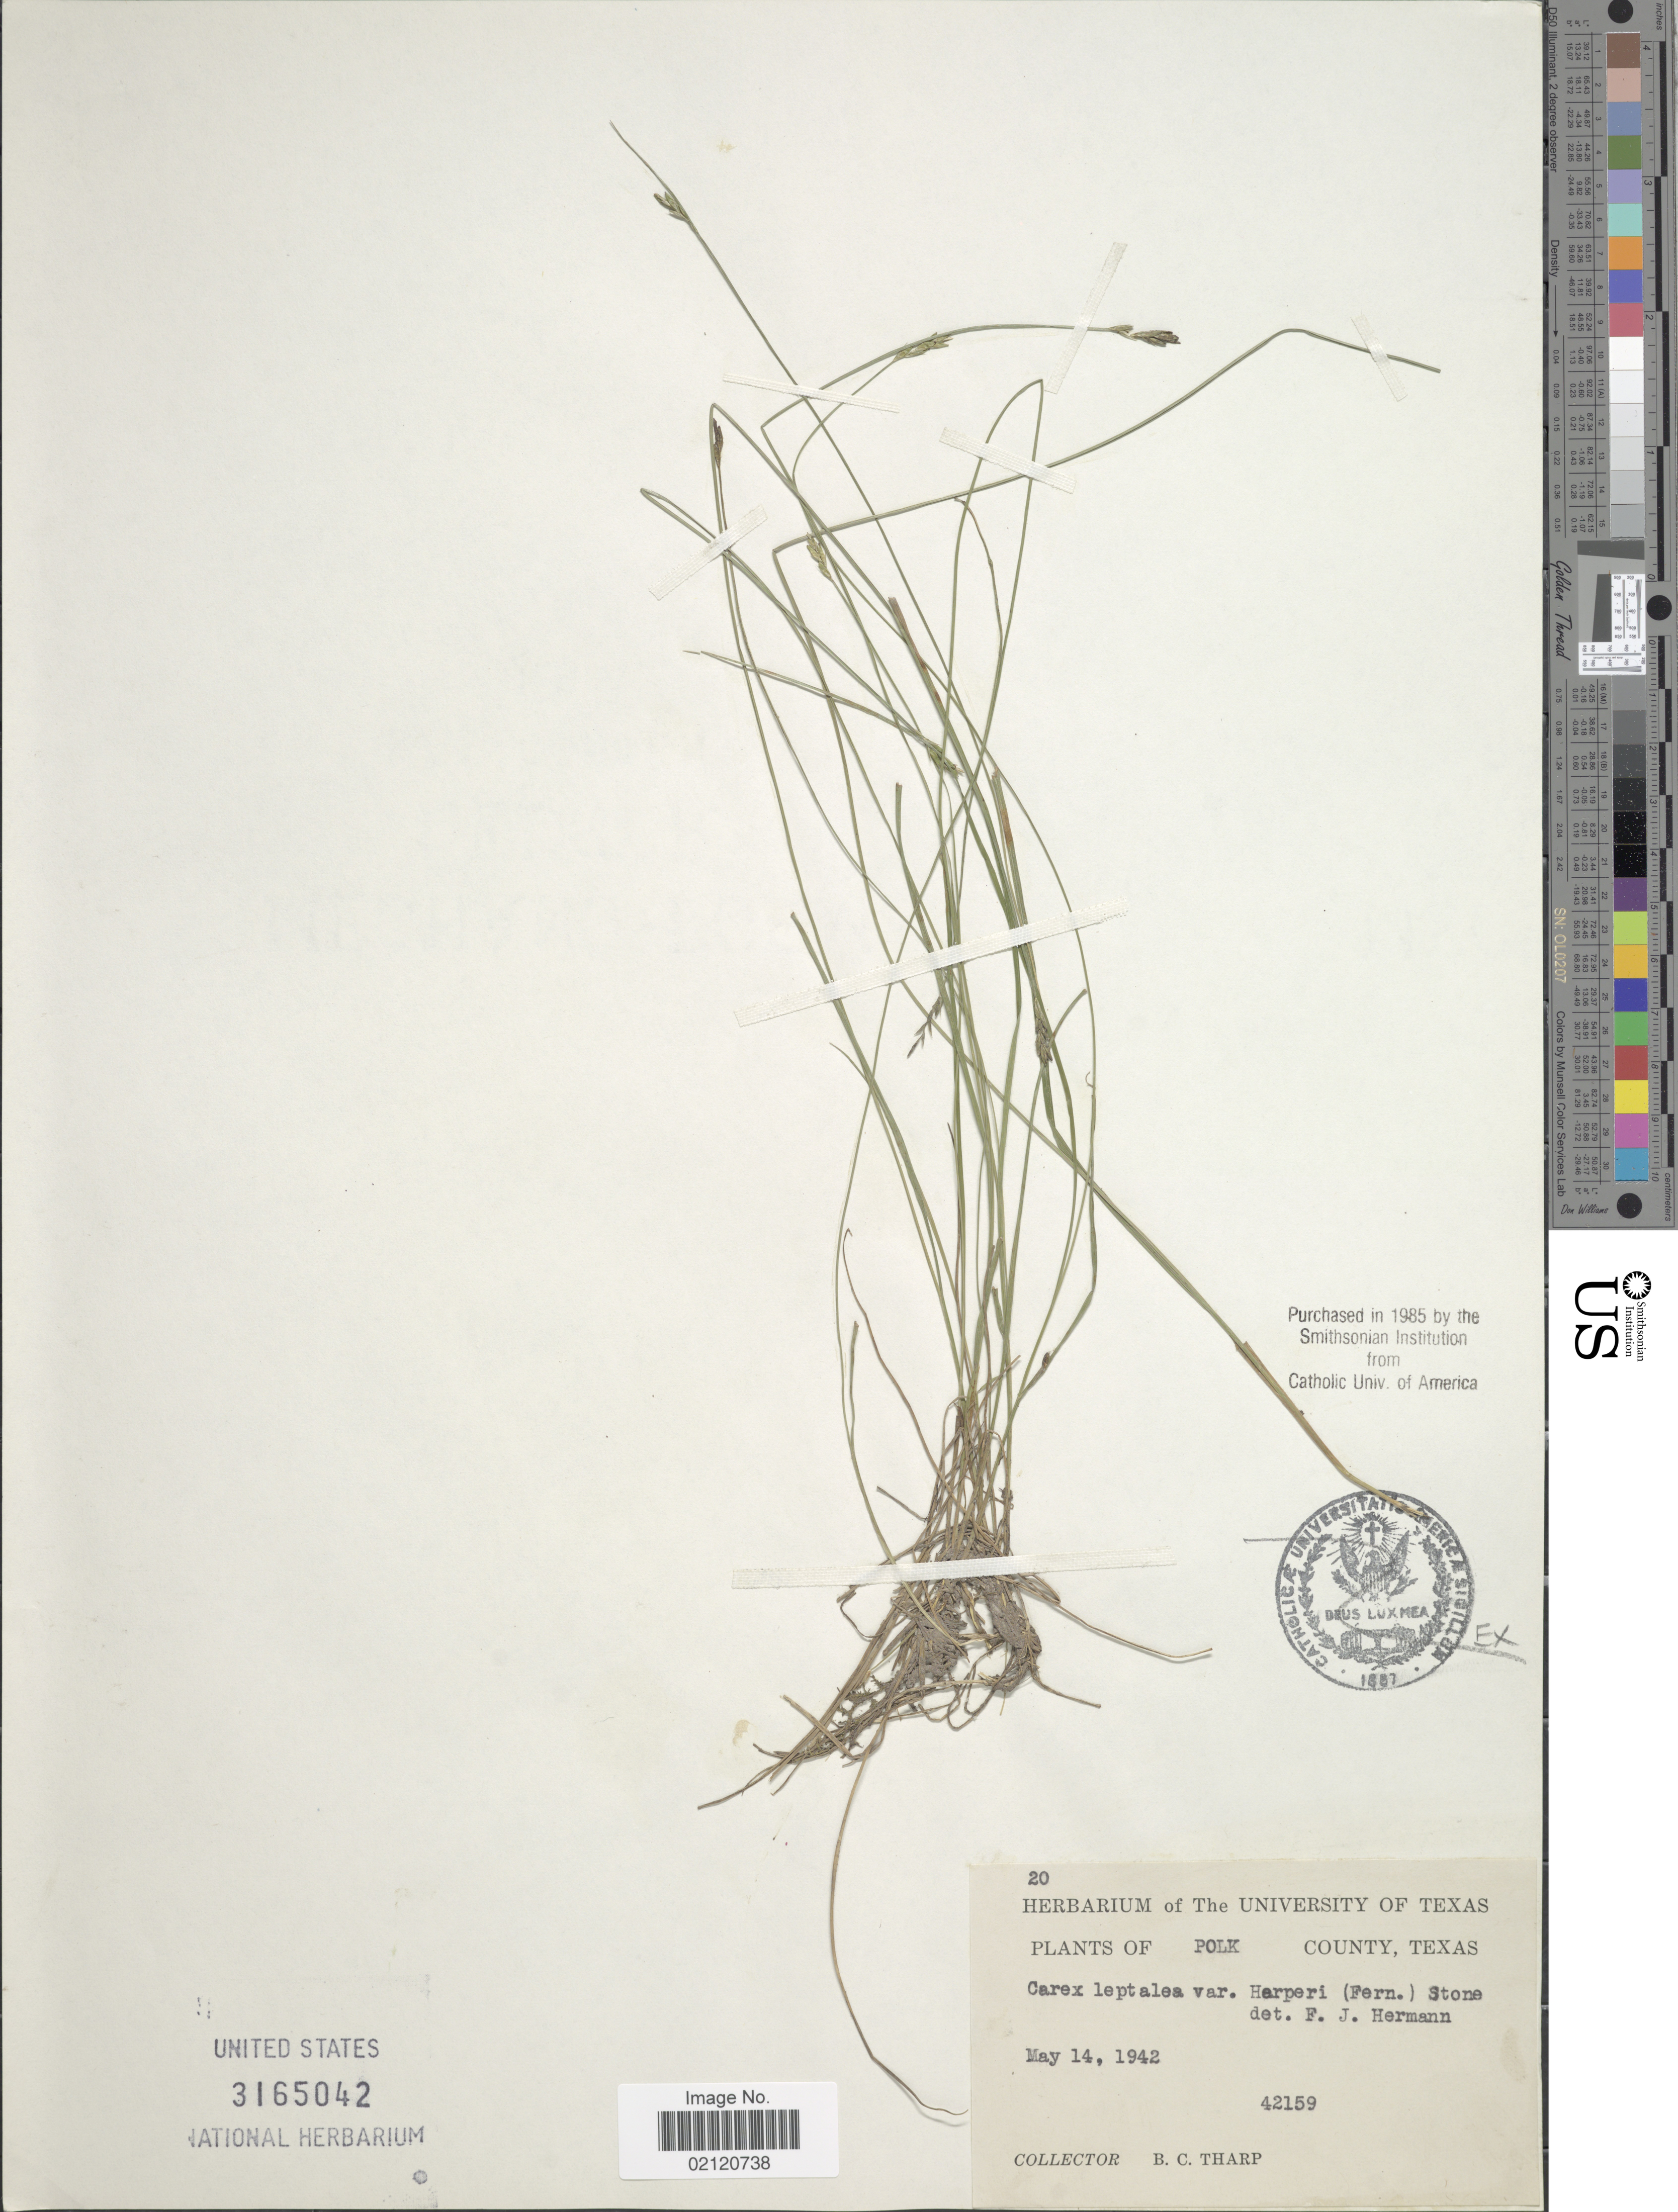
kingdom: Plantae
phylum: Tracheophyta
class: Liliopsida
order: Poales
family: Cyperaceae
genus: Carex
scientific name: Carex leptalea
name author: Wahlenb.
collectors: B. C. Tharp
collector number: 42159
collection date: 1942-05-14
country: United States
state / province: Texas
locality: Polk County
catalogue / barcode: US 3165042